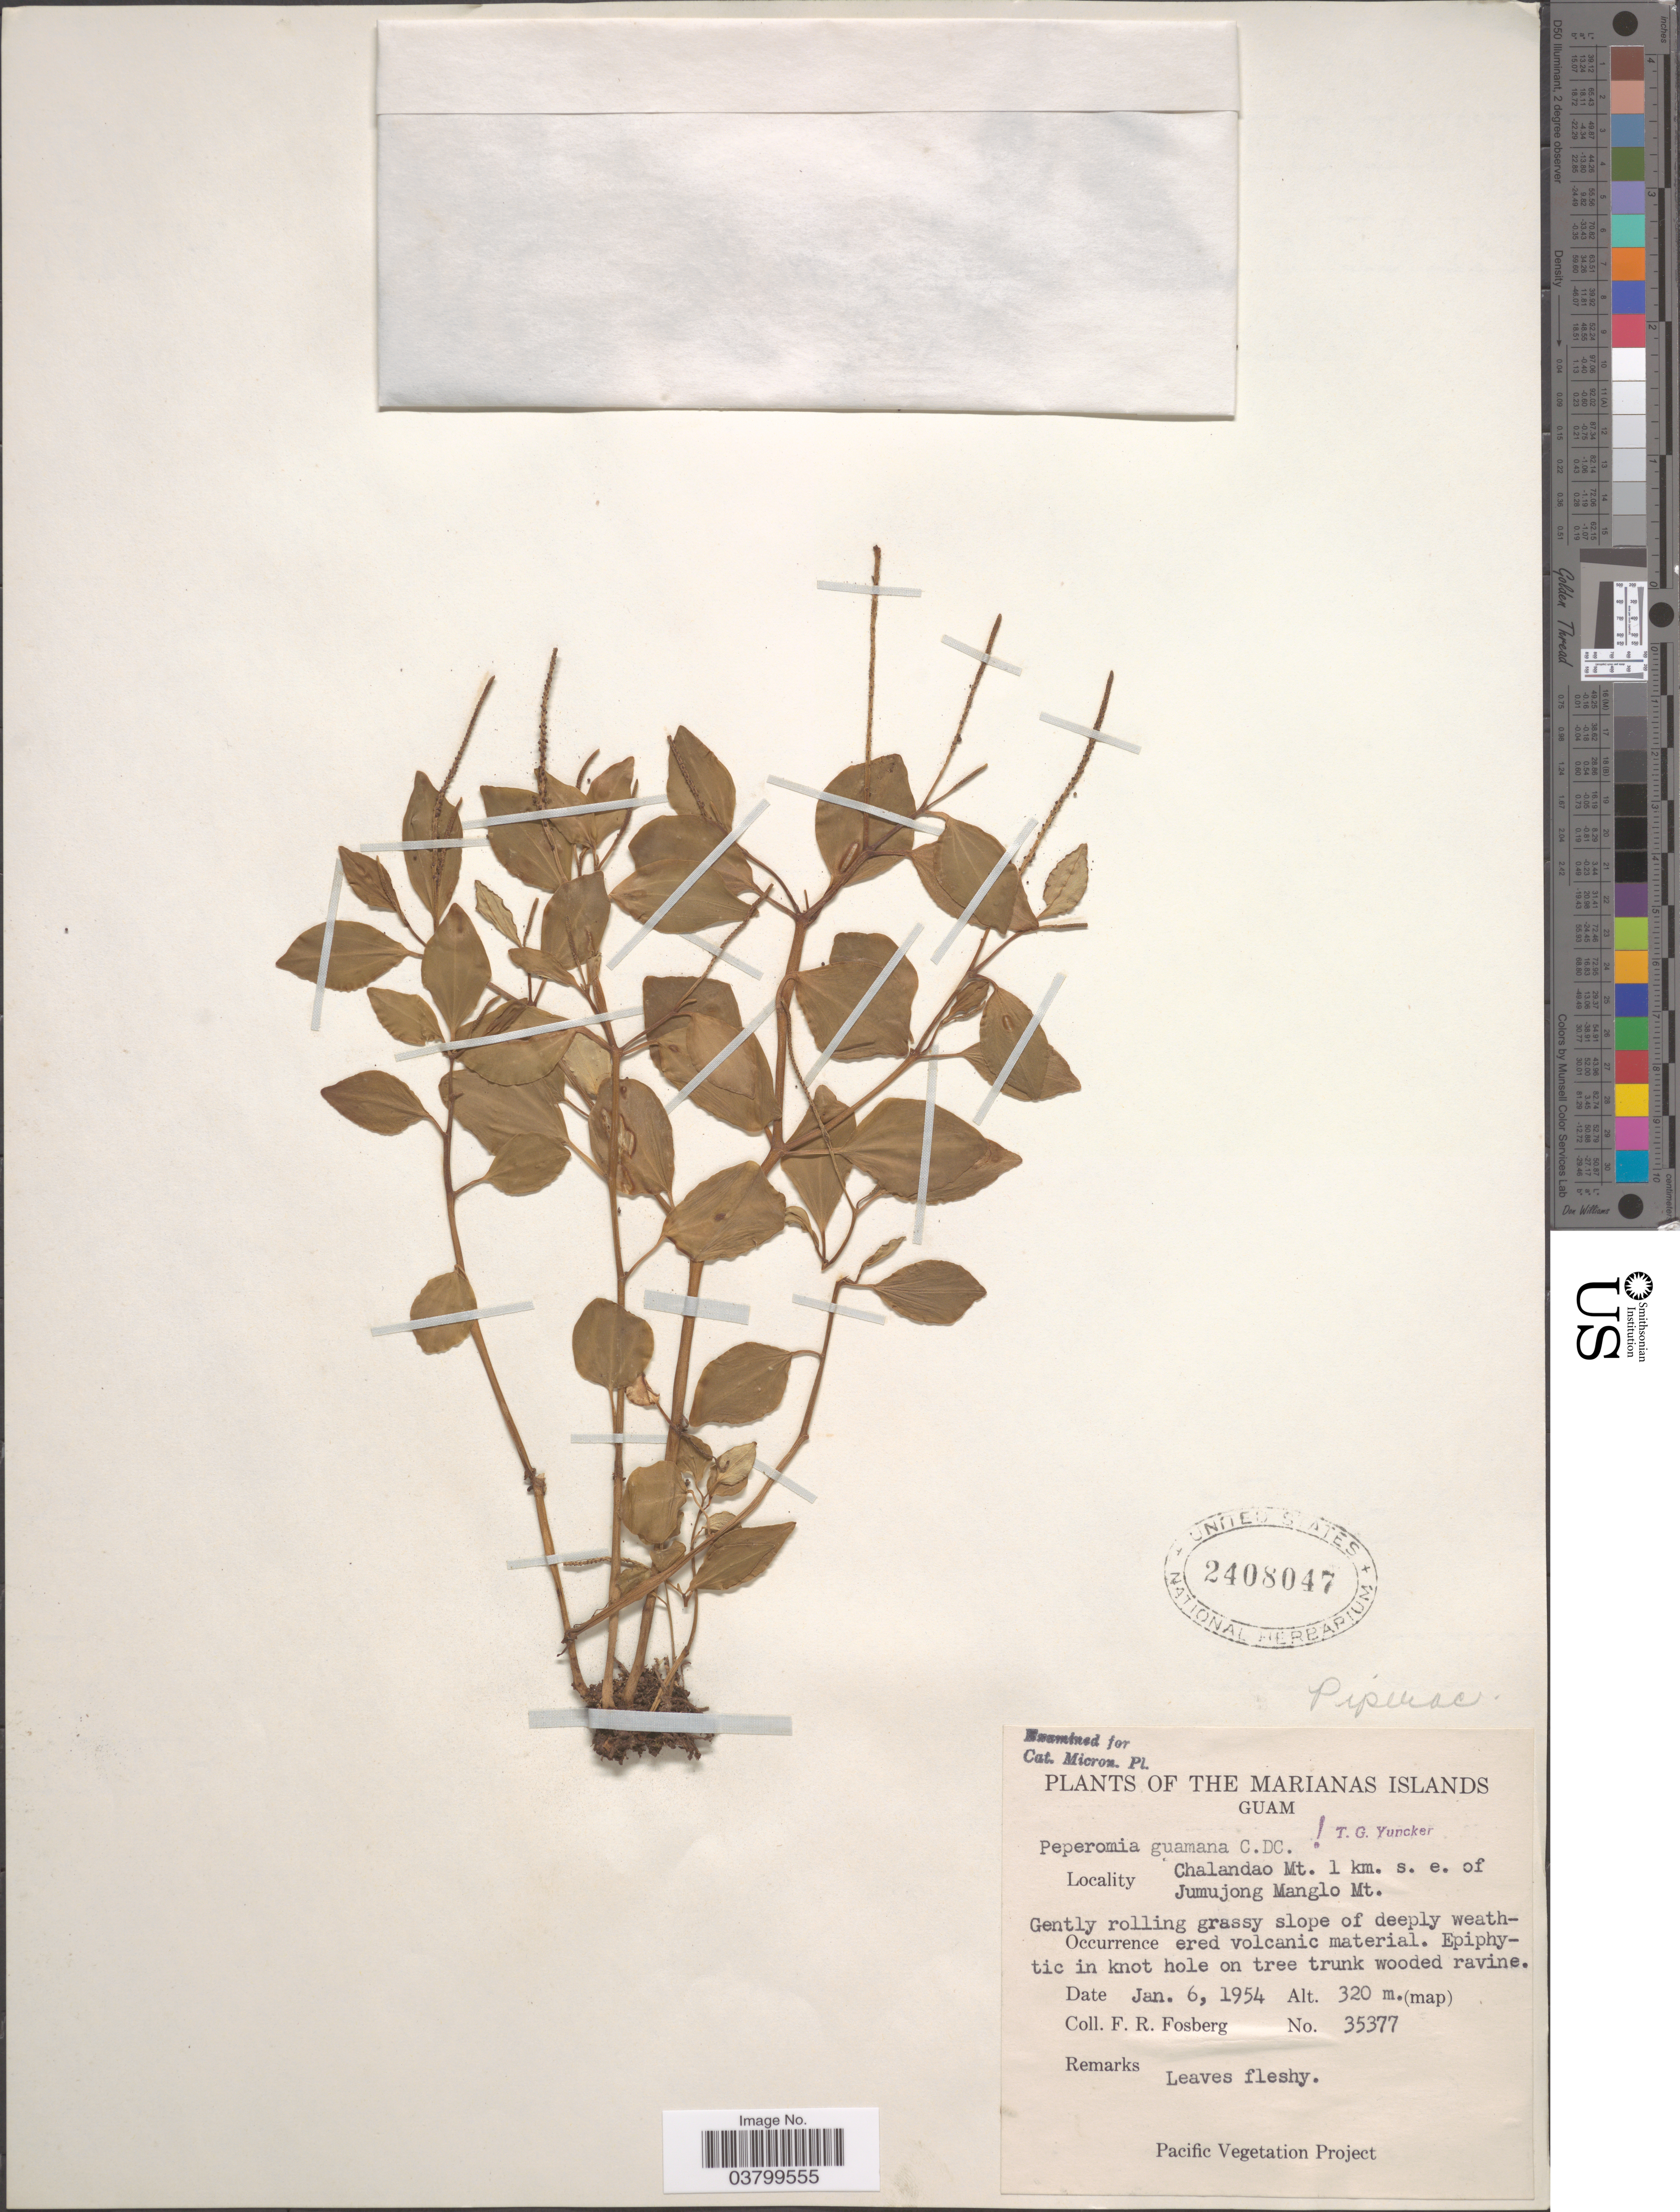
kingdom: Plantae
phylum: Tracheophyta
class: Magnoliopsida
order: Piperales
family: Piperaceae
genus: Peperomia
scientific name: Peperomia mariannensis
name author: C. DC.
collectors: F. R. Fosberg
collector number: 35377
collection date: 1954-01-06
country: Guam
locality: The Marianas Islands. Guam. Chalandao Mt. 1 km. s.e. of Jumujong Manglo Mt.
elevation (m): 320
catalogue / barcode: US 2408047